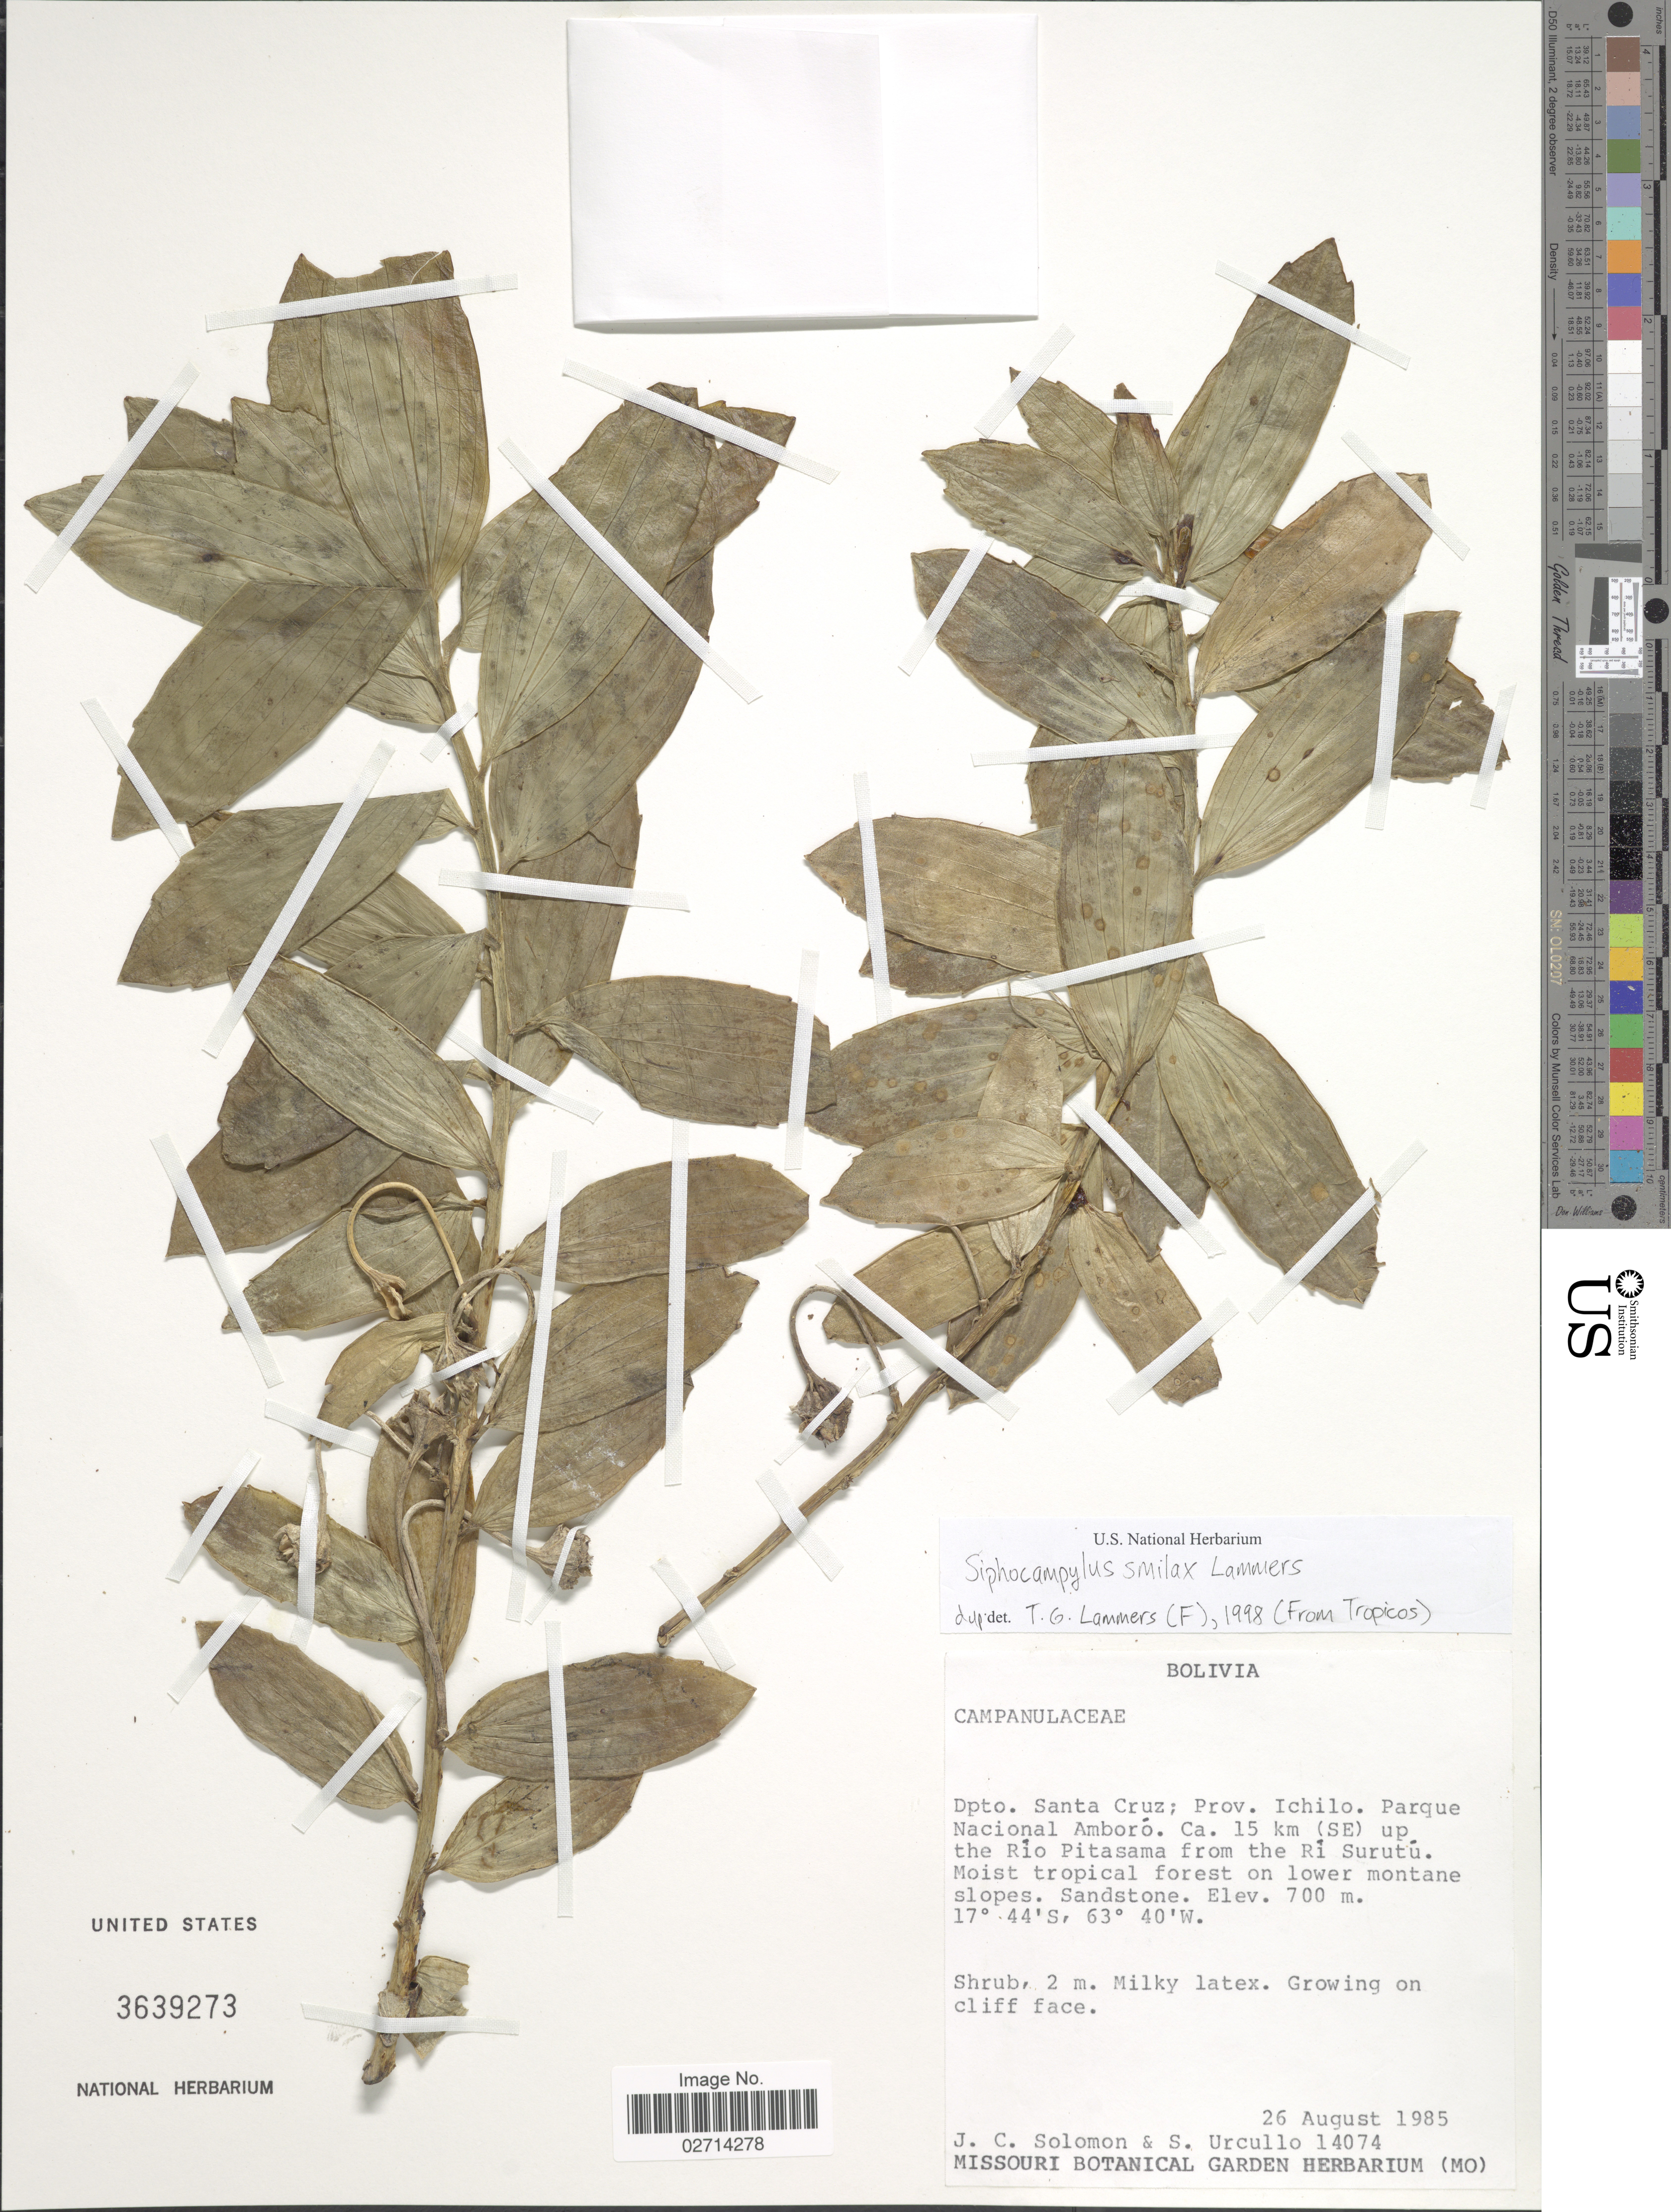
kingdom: Plantae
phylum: Tracheophyta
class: Magnoliopsida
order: Asterales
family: Campanulaceae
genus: Siphocampylus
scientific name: Siphocampylus smilax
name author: Lammers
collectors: J. C. Solomon & S. Urcullo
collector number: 14704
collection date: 1985-08-26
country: Bolivia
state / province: Santa Cruz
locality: Prov. Ichilo, Parque Nacional Amboro, ca. 15 km (SE) up the Rio Pitasama from the Ri Surutu, mosit tropical forest on lower montane slopes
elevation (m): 700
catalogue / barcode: US 3639273